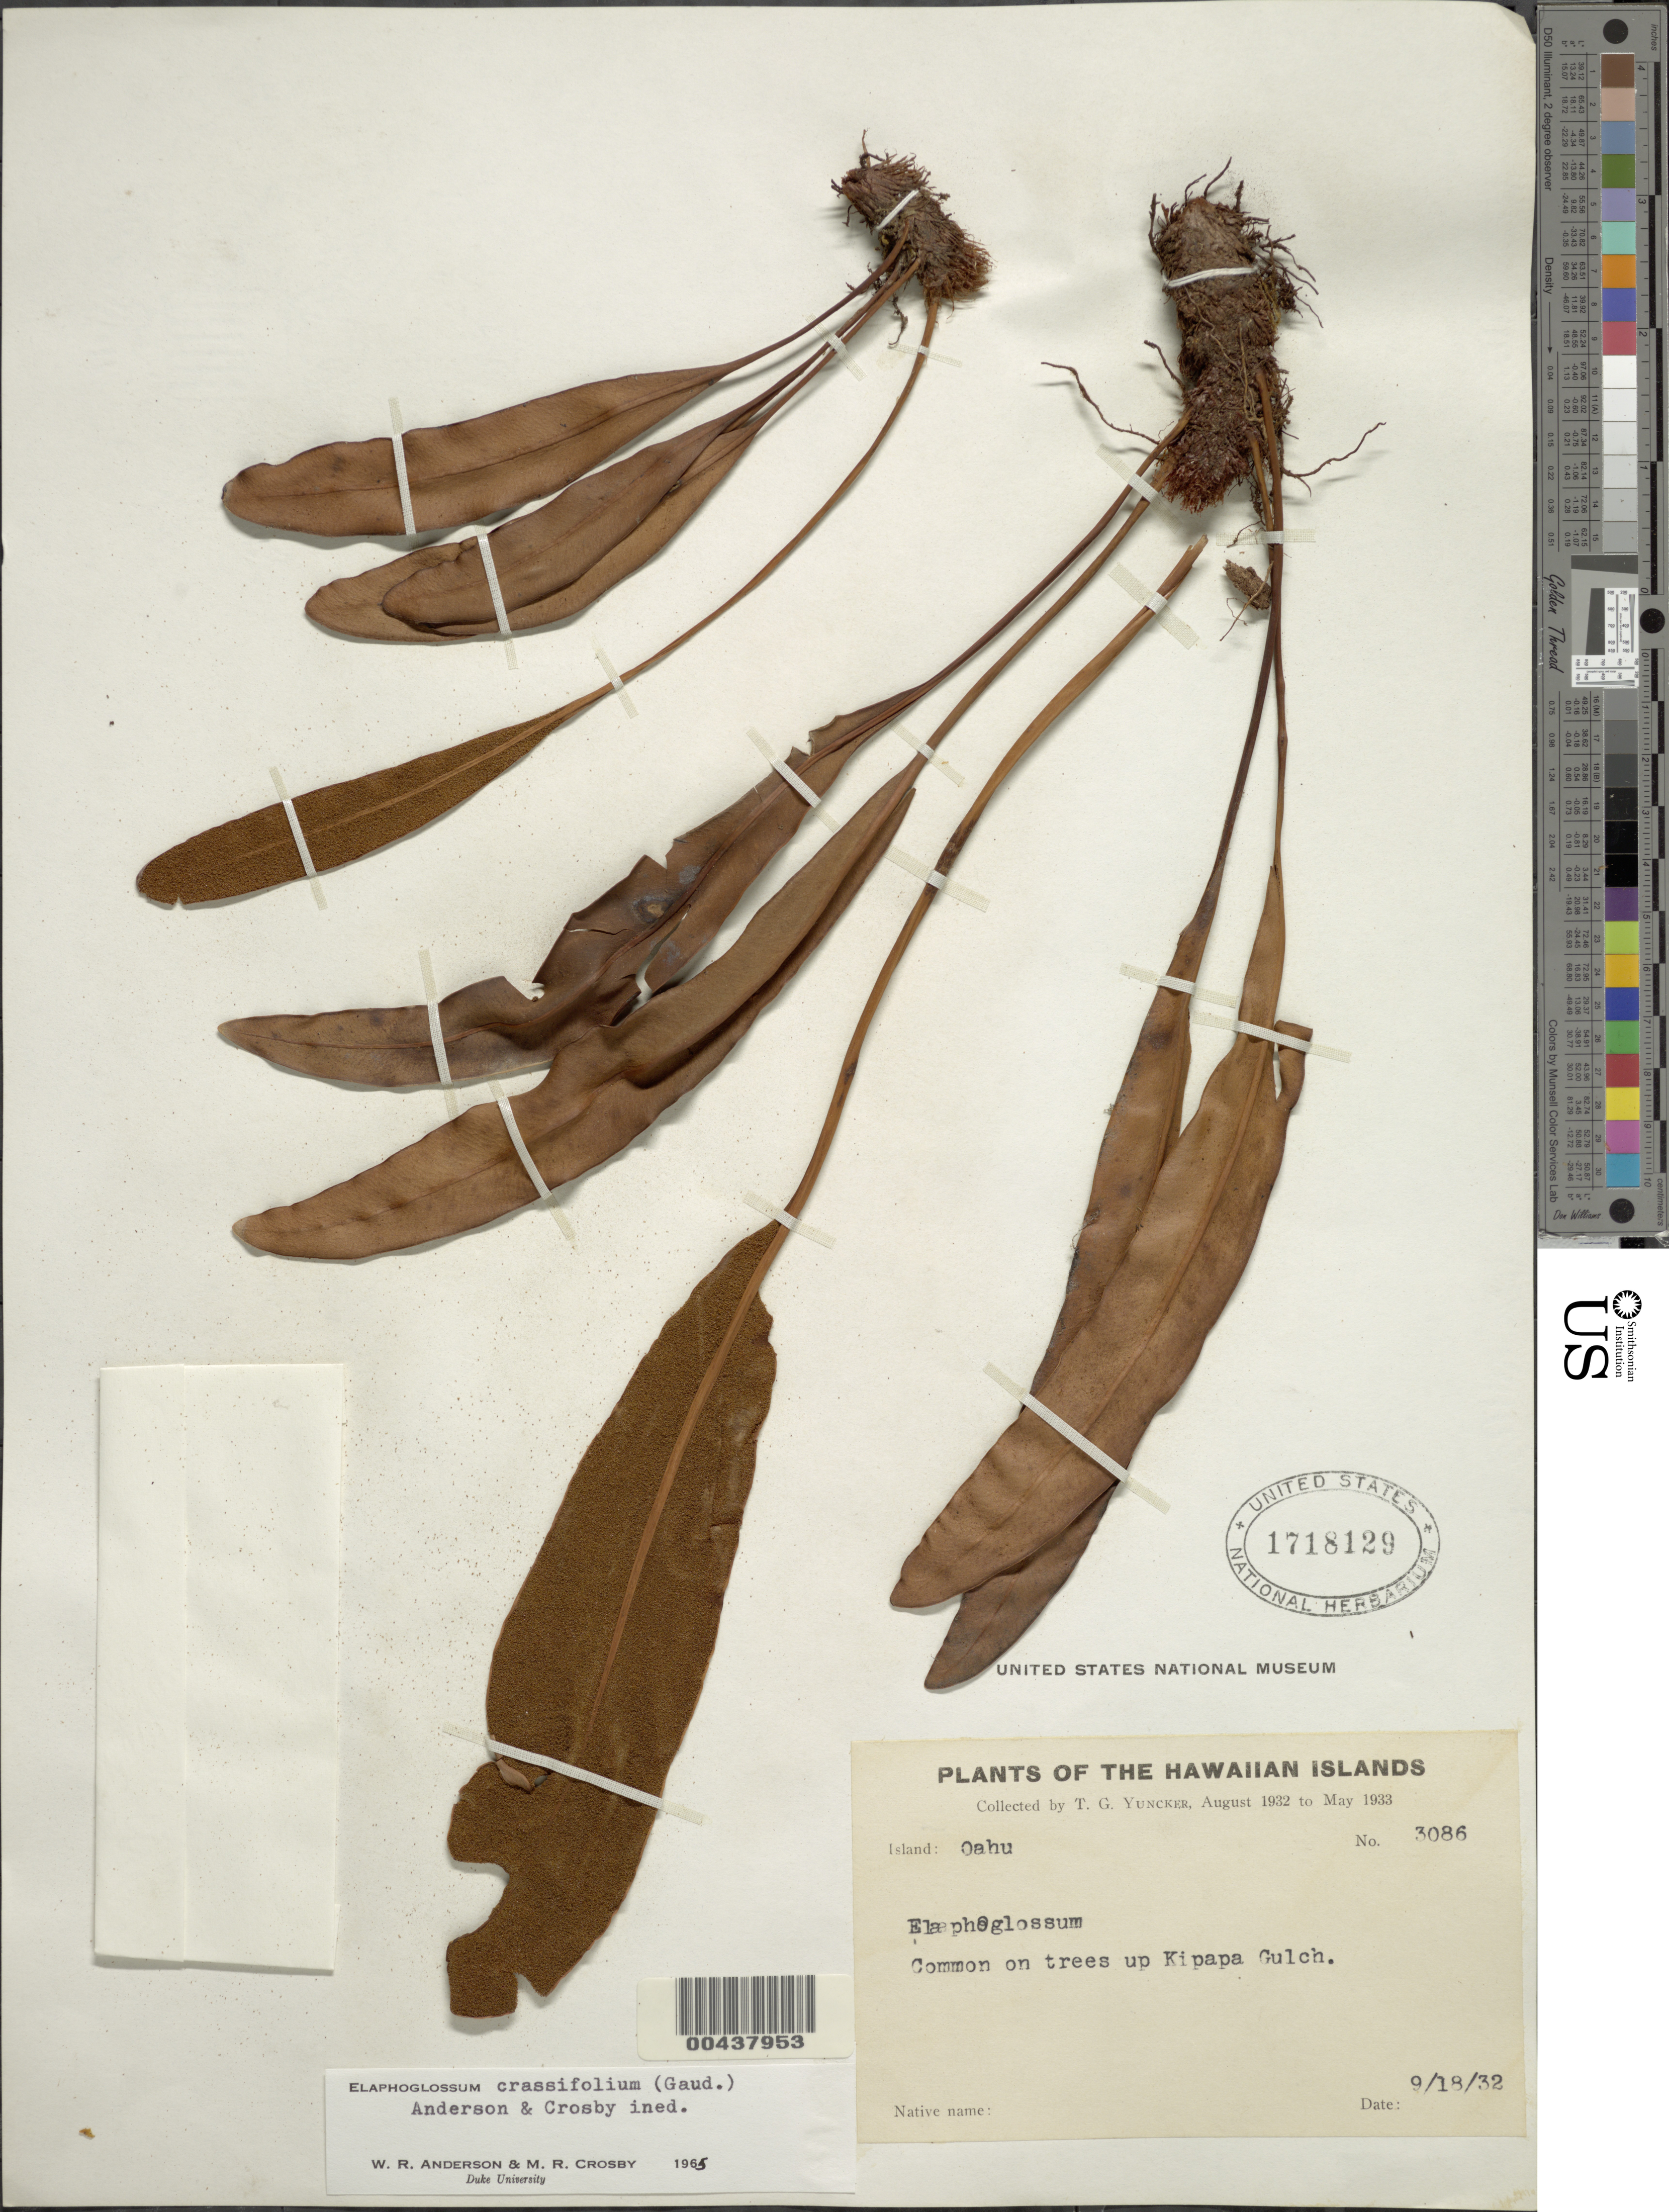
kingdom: Plantae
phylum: Tracheophyta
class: Polypodiopsida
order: Polypodiales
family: Dryopteridaceae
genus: Elaphoglossum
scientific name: Elaphoglossum crassifolium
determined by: Anderson, W. R.; Crosby, M.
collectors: T. G. Yuncker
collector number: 3086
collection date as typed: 18 Sep 1932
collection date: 1932-09-18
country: United States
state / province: Hawaii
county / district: Honolulu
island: Oahu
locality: Kipapa Gulch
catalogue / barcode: US 1718129